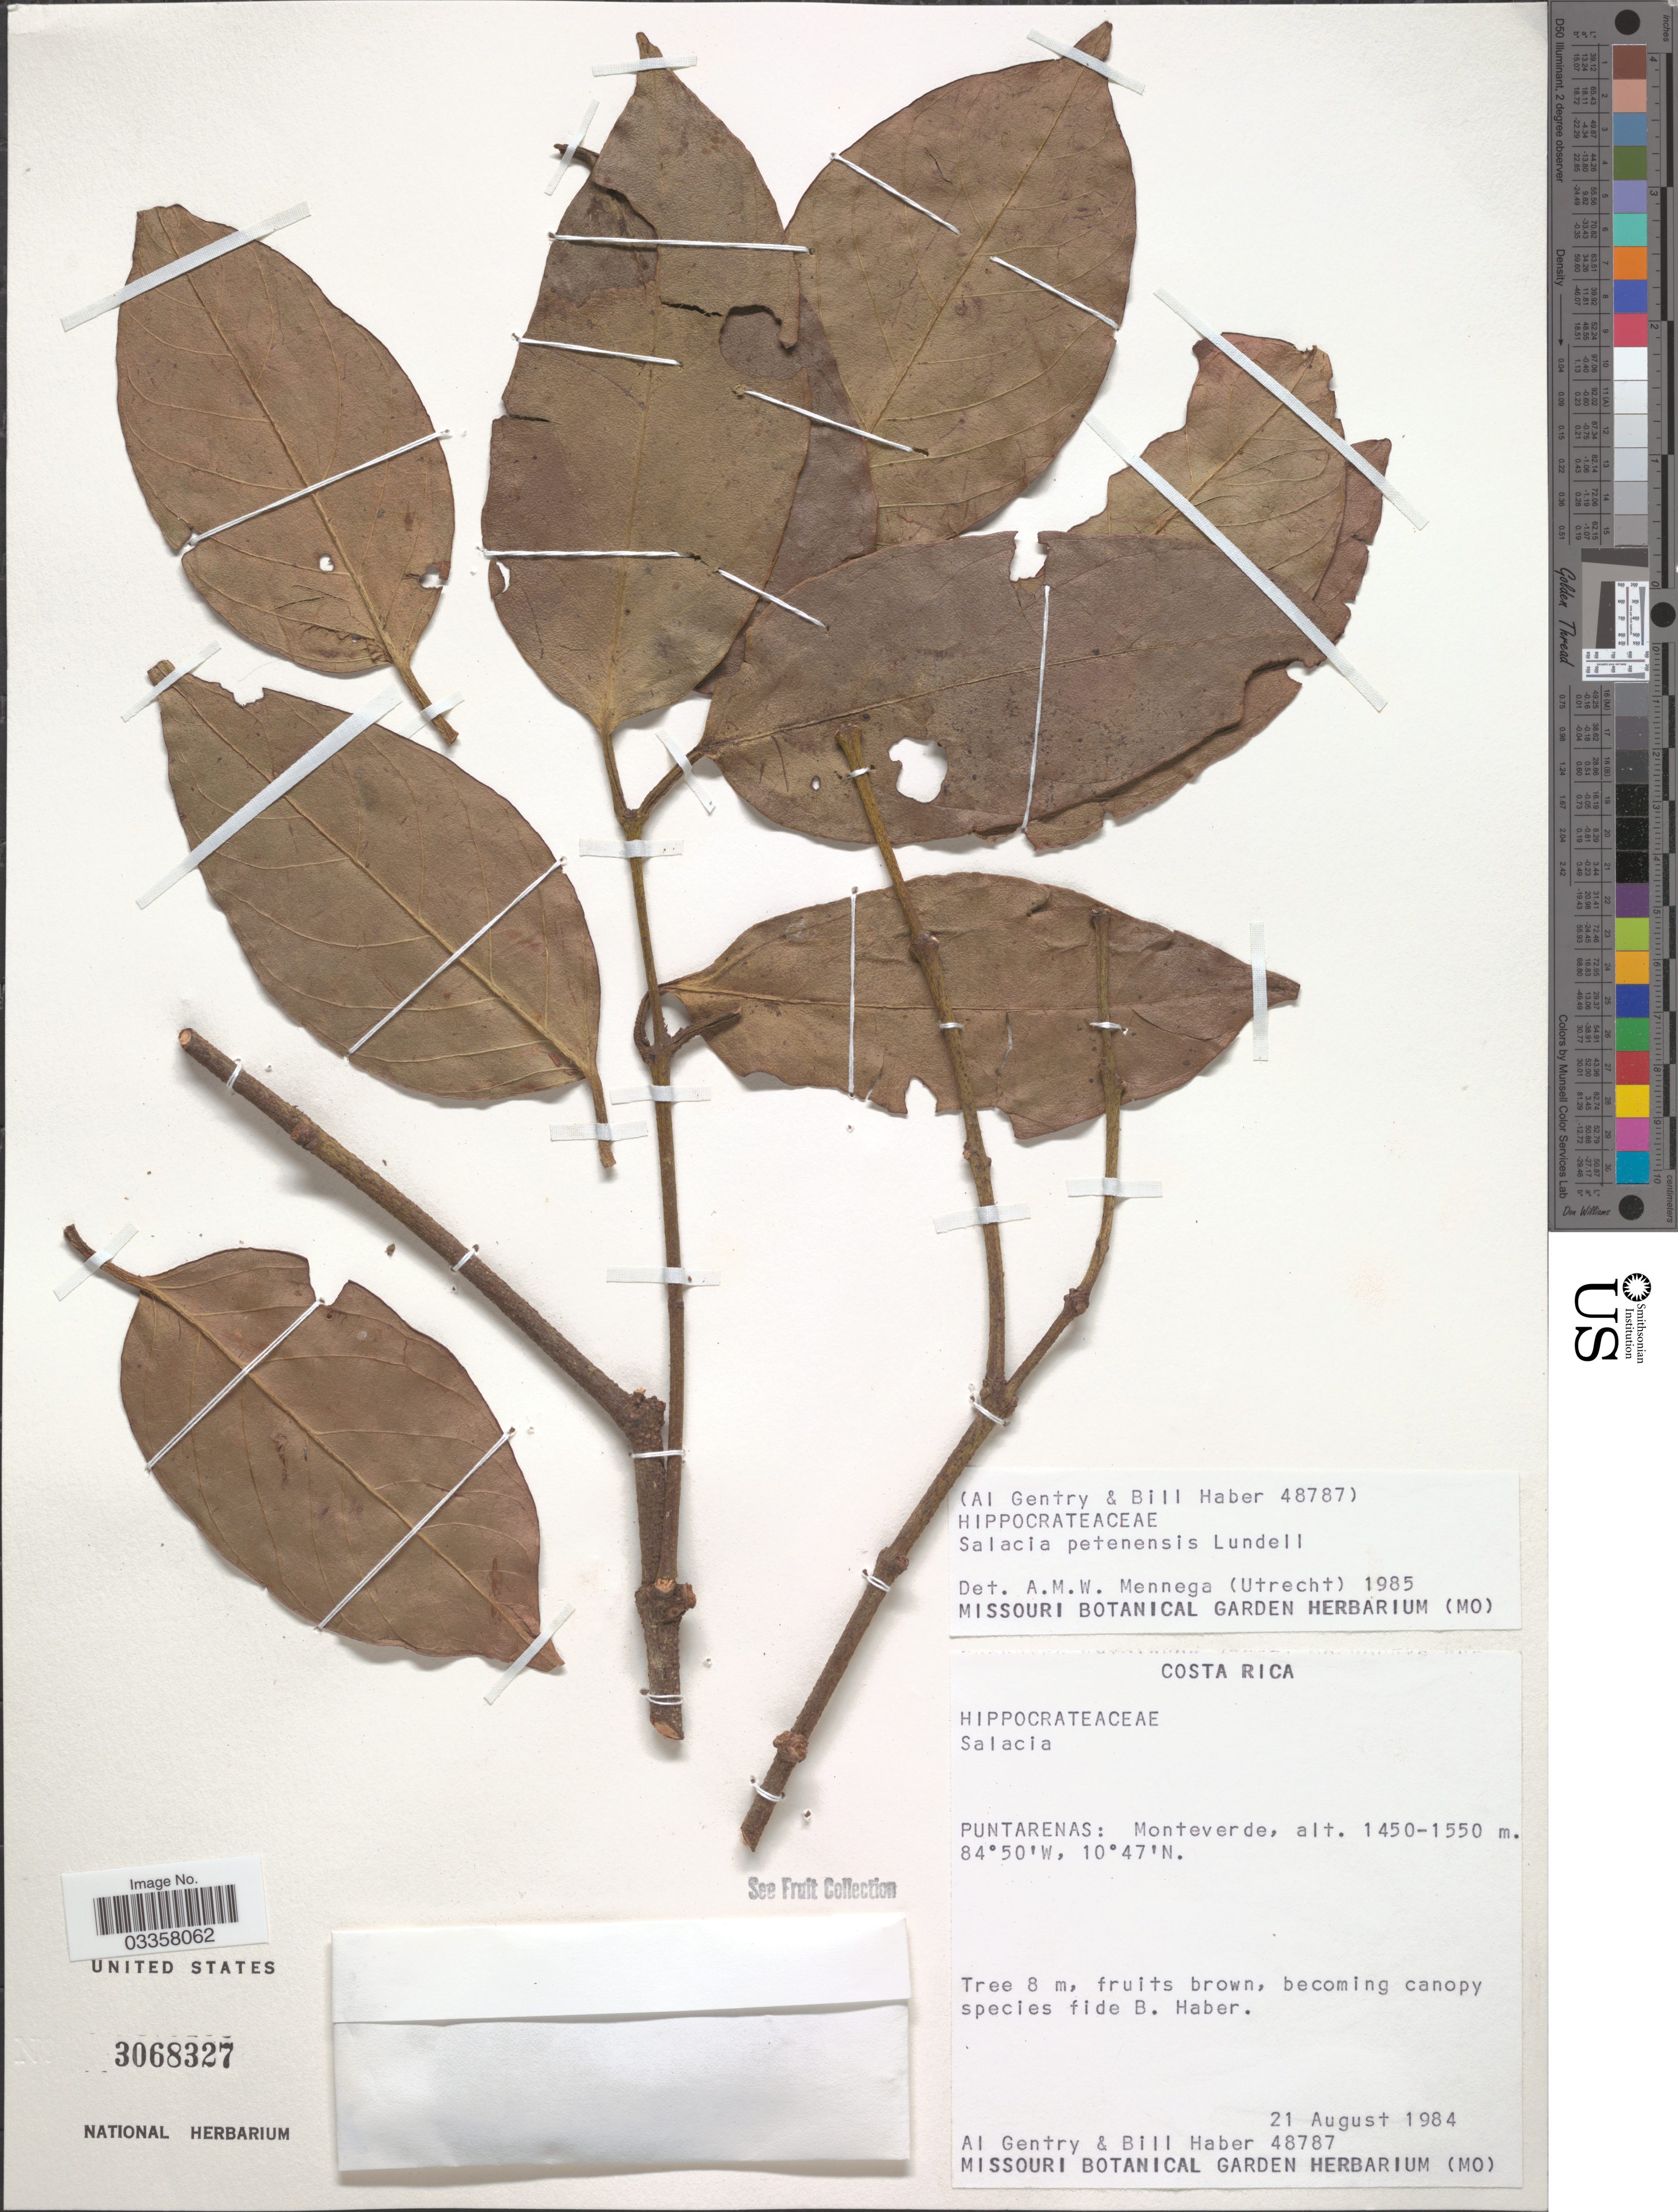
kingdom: Plantae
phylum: Tracheophyta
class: Magnoliopsida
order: Celastrales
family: Celastraceae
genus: Salacia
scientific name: Salacia petenensis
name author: Lundell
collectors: A. H. Gentry & B. Haber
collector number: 48787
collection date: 1984-08-21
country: Costa Rica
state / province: Puntarenas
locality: Monteverde.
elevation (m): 1450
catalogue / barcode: US 3068327